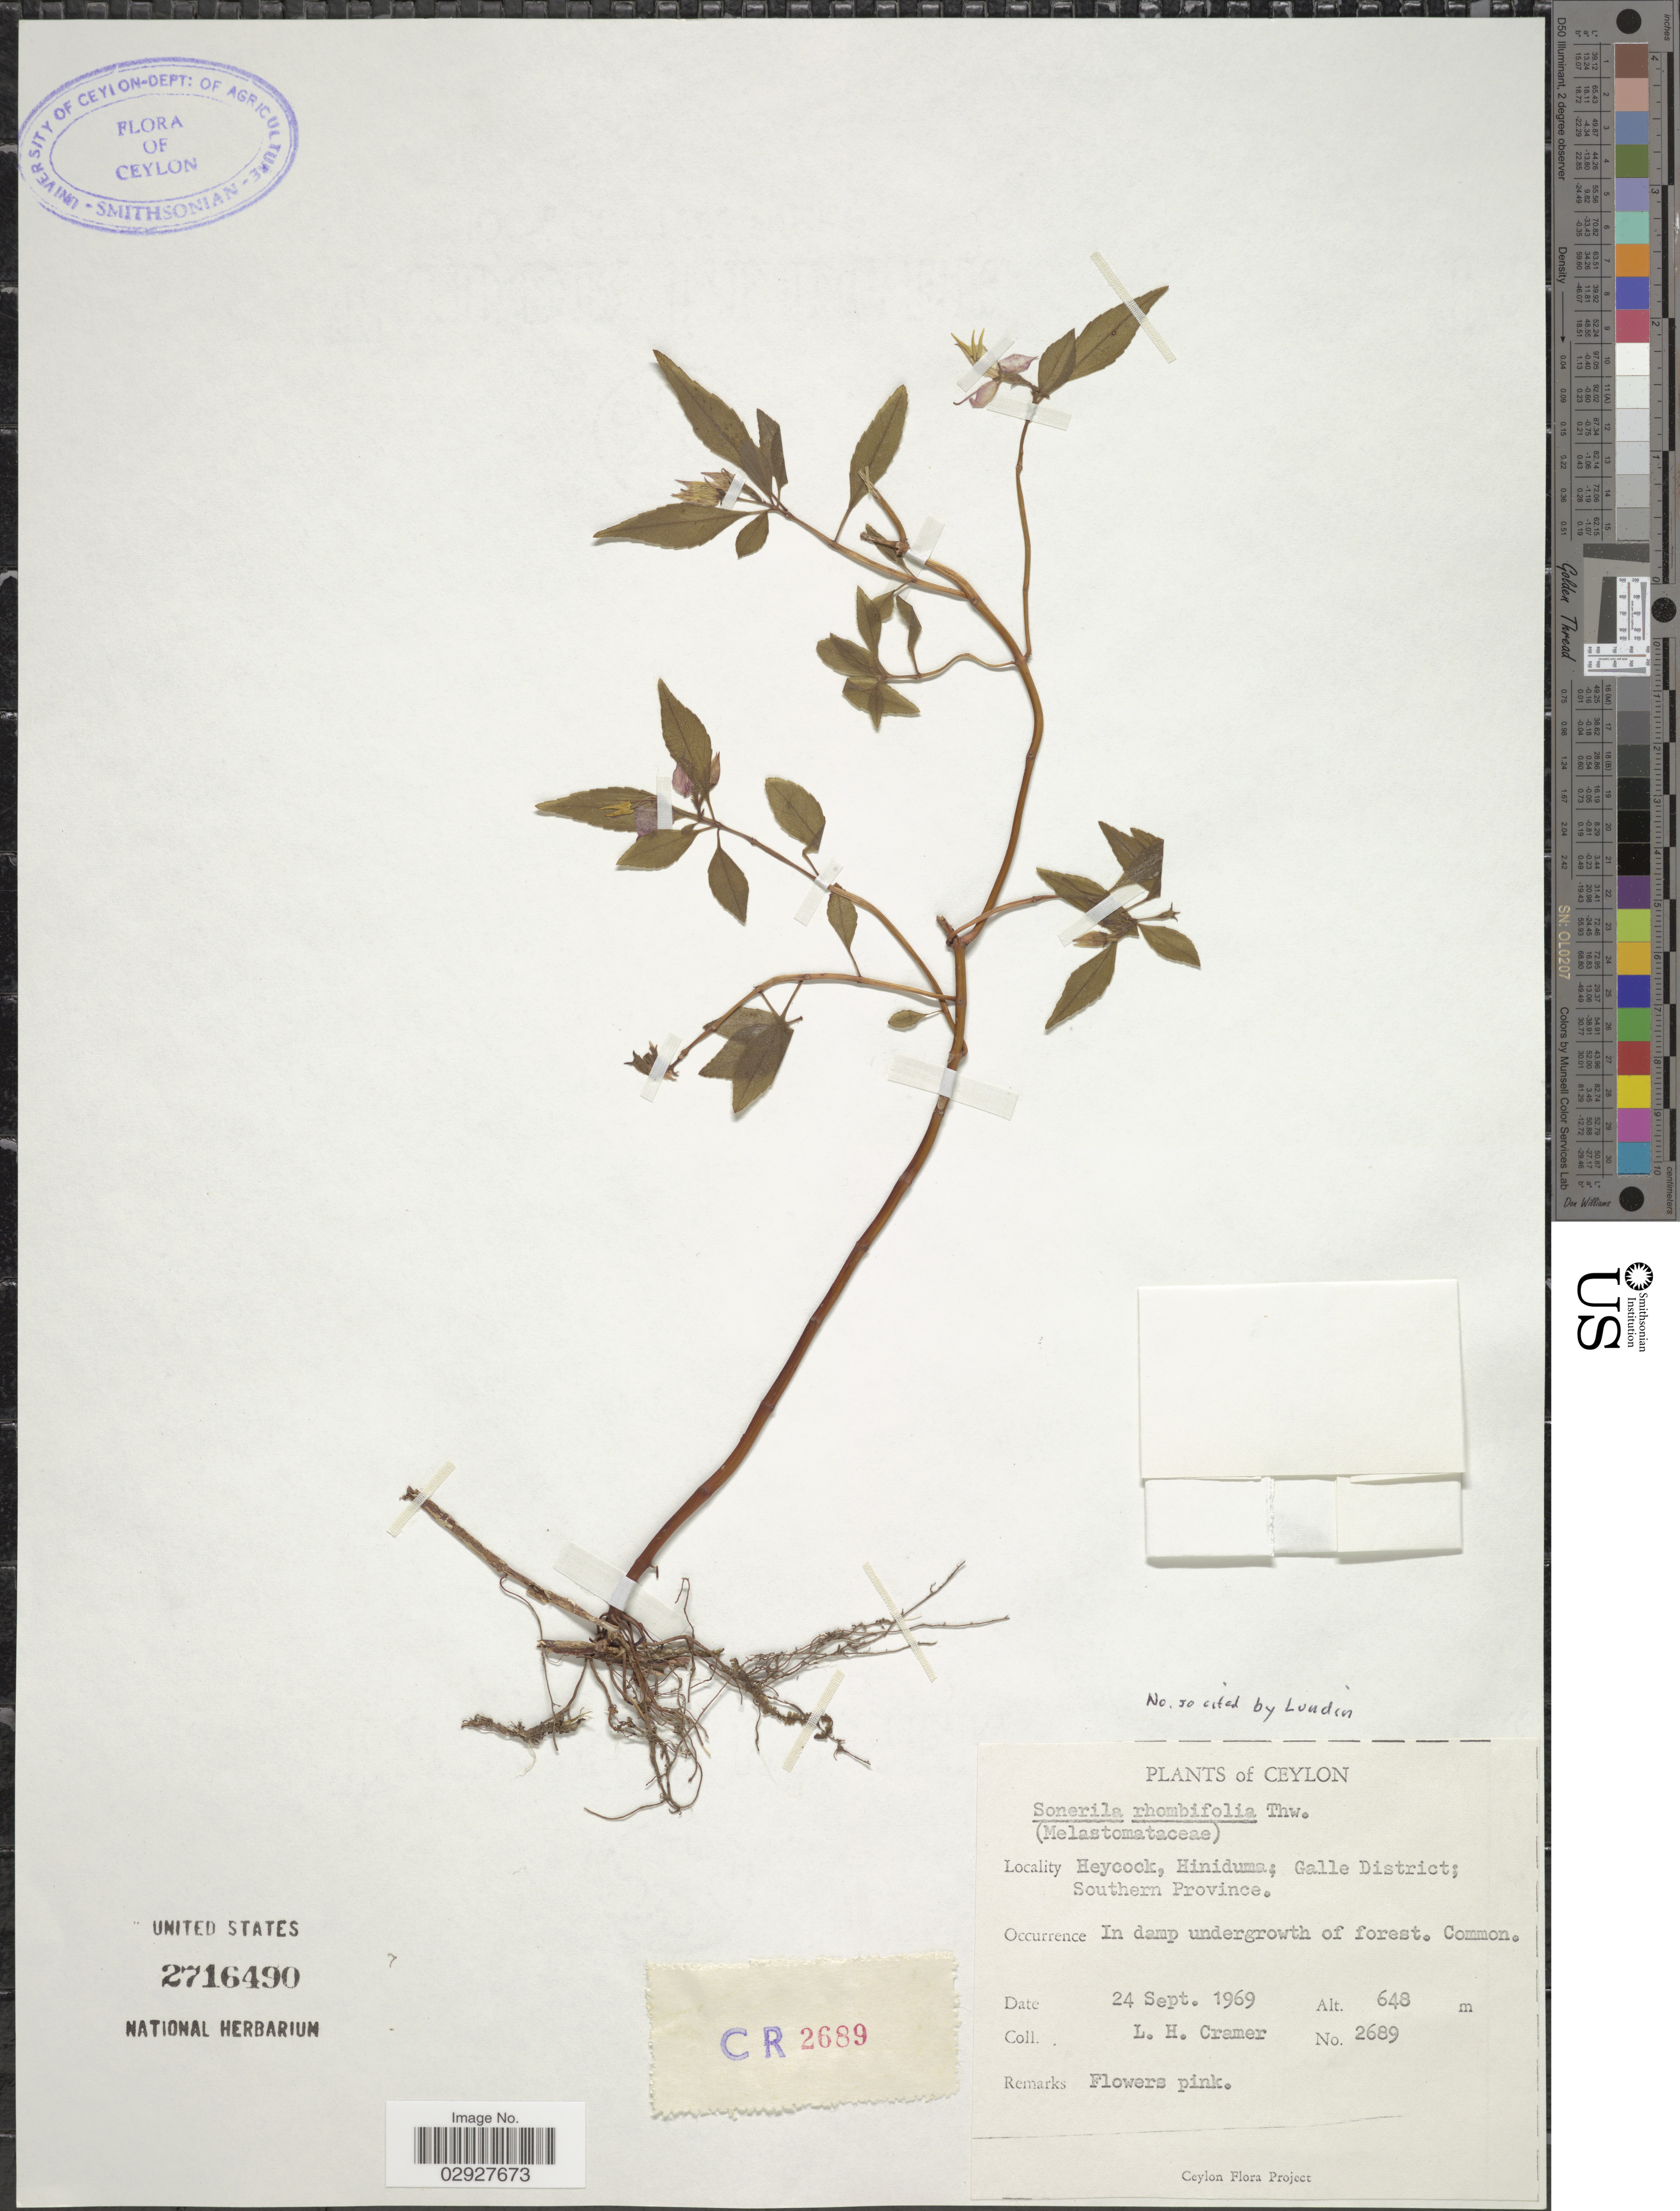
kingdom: Plantae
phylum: Tracheophyta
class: Magnoliopsida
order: Myrtales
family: Melastomataceae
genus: Sonerila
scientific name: Sonerila rhombifolia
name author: Thwaites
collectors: L. H. Cramer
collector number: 2689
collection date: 1969-09-24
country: Sri Lanka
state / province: Southern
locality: Ceylon. Heycock, Hiniduma; Galle District.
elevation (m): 648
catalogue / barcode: US 2716490